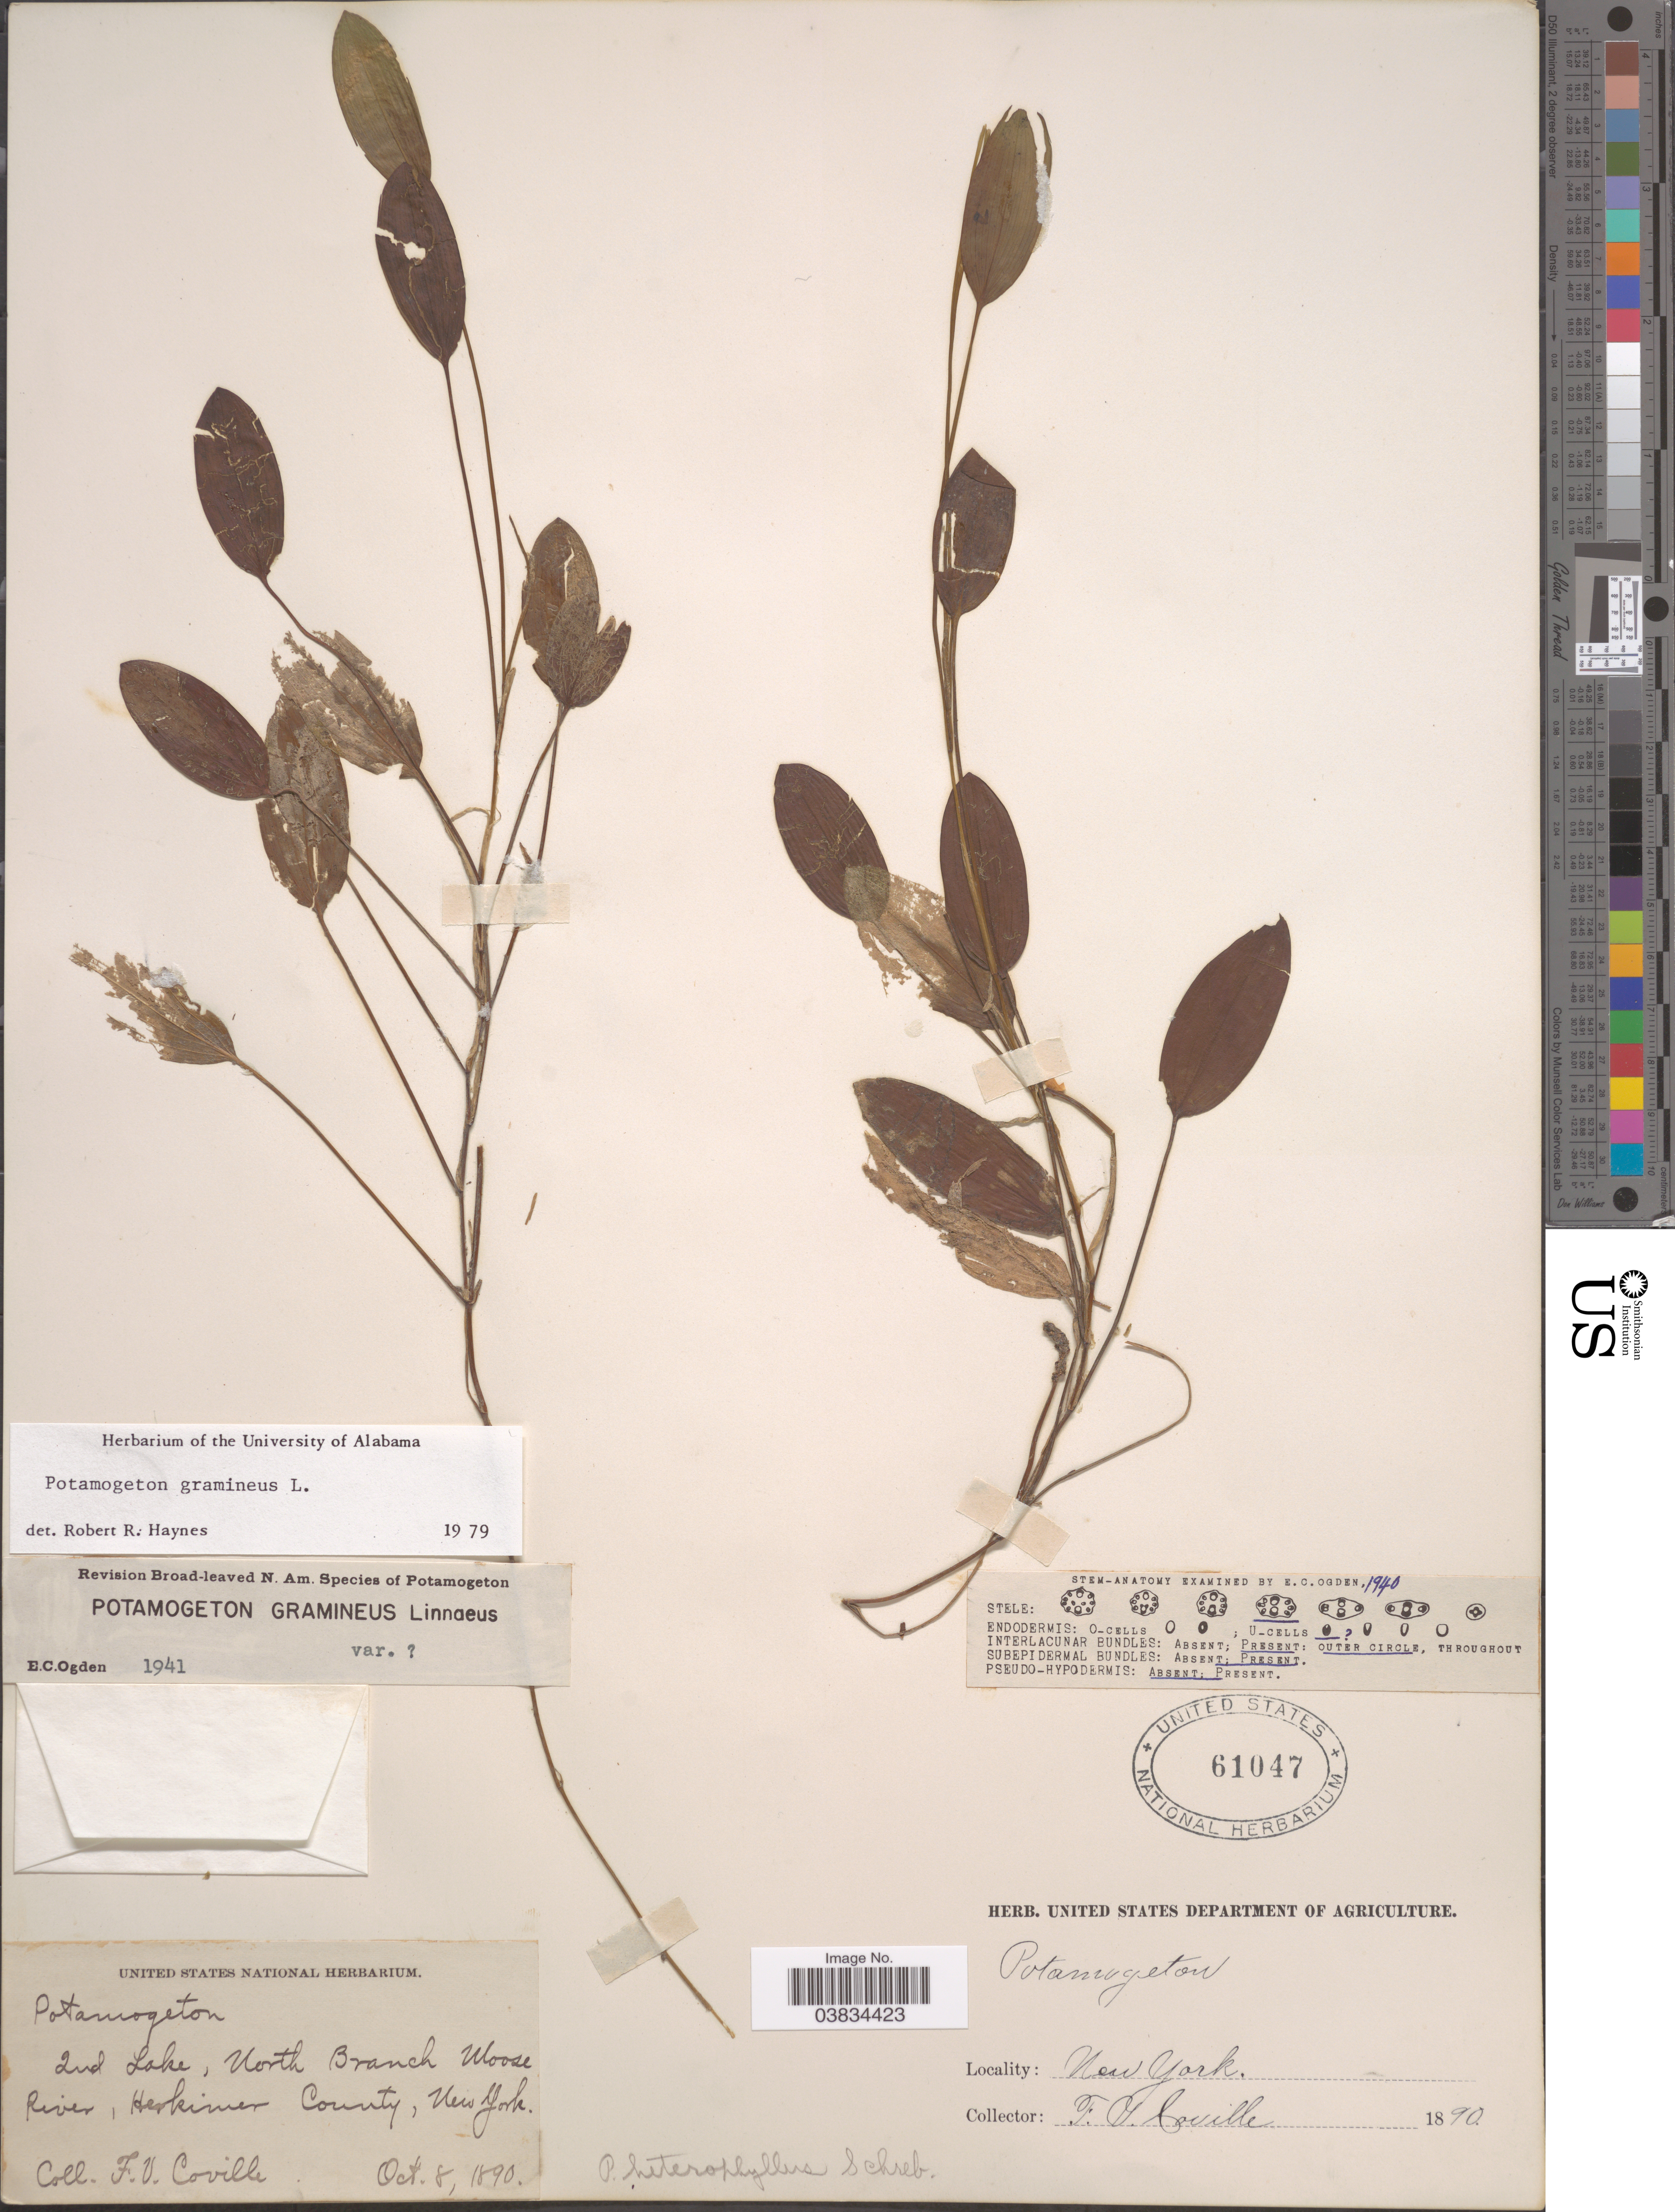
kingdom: Plantae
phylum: Tracheophyta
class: Liliopsida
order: Alismatales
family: Potamogetonaceae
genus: Potamogeton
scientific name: Potamogeton gramineus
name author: L.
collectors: F. V. Coville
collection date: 1890-10-08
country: United States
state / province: New York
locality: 2nd Lake, North Branch Woose River, Herkimer County.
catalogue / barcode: US 61047